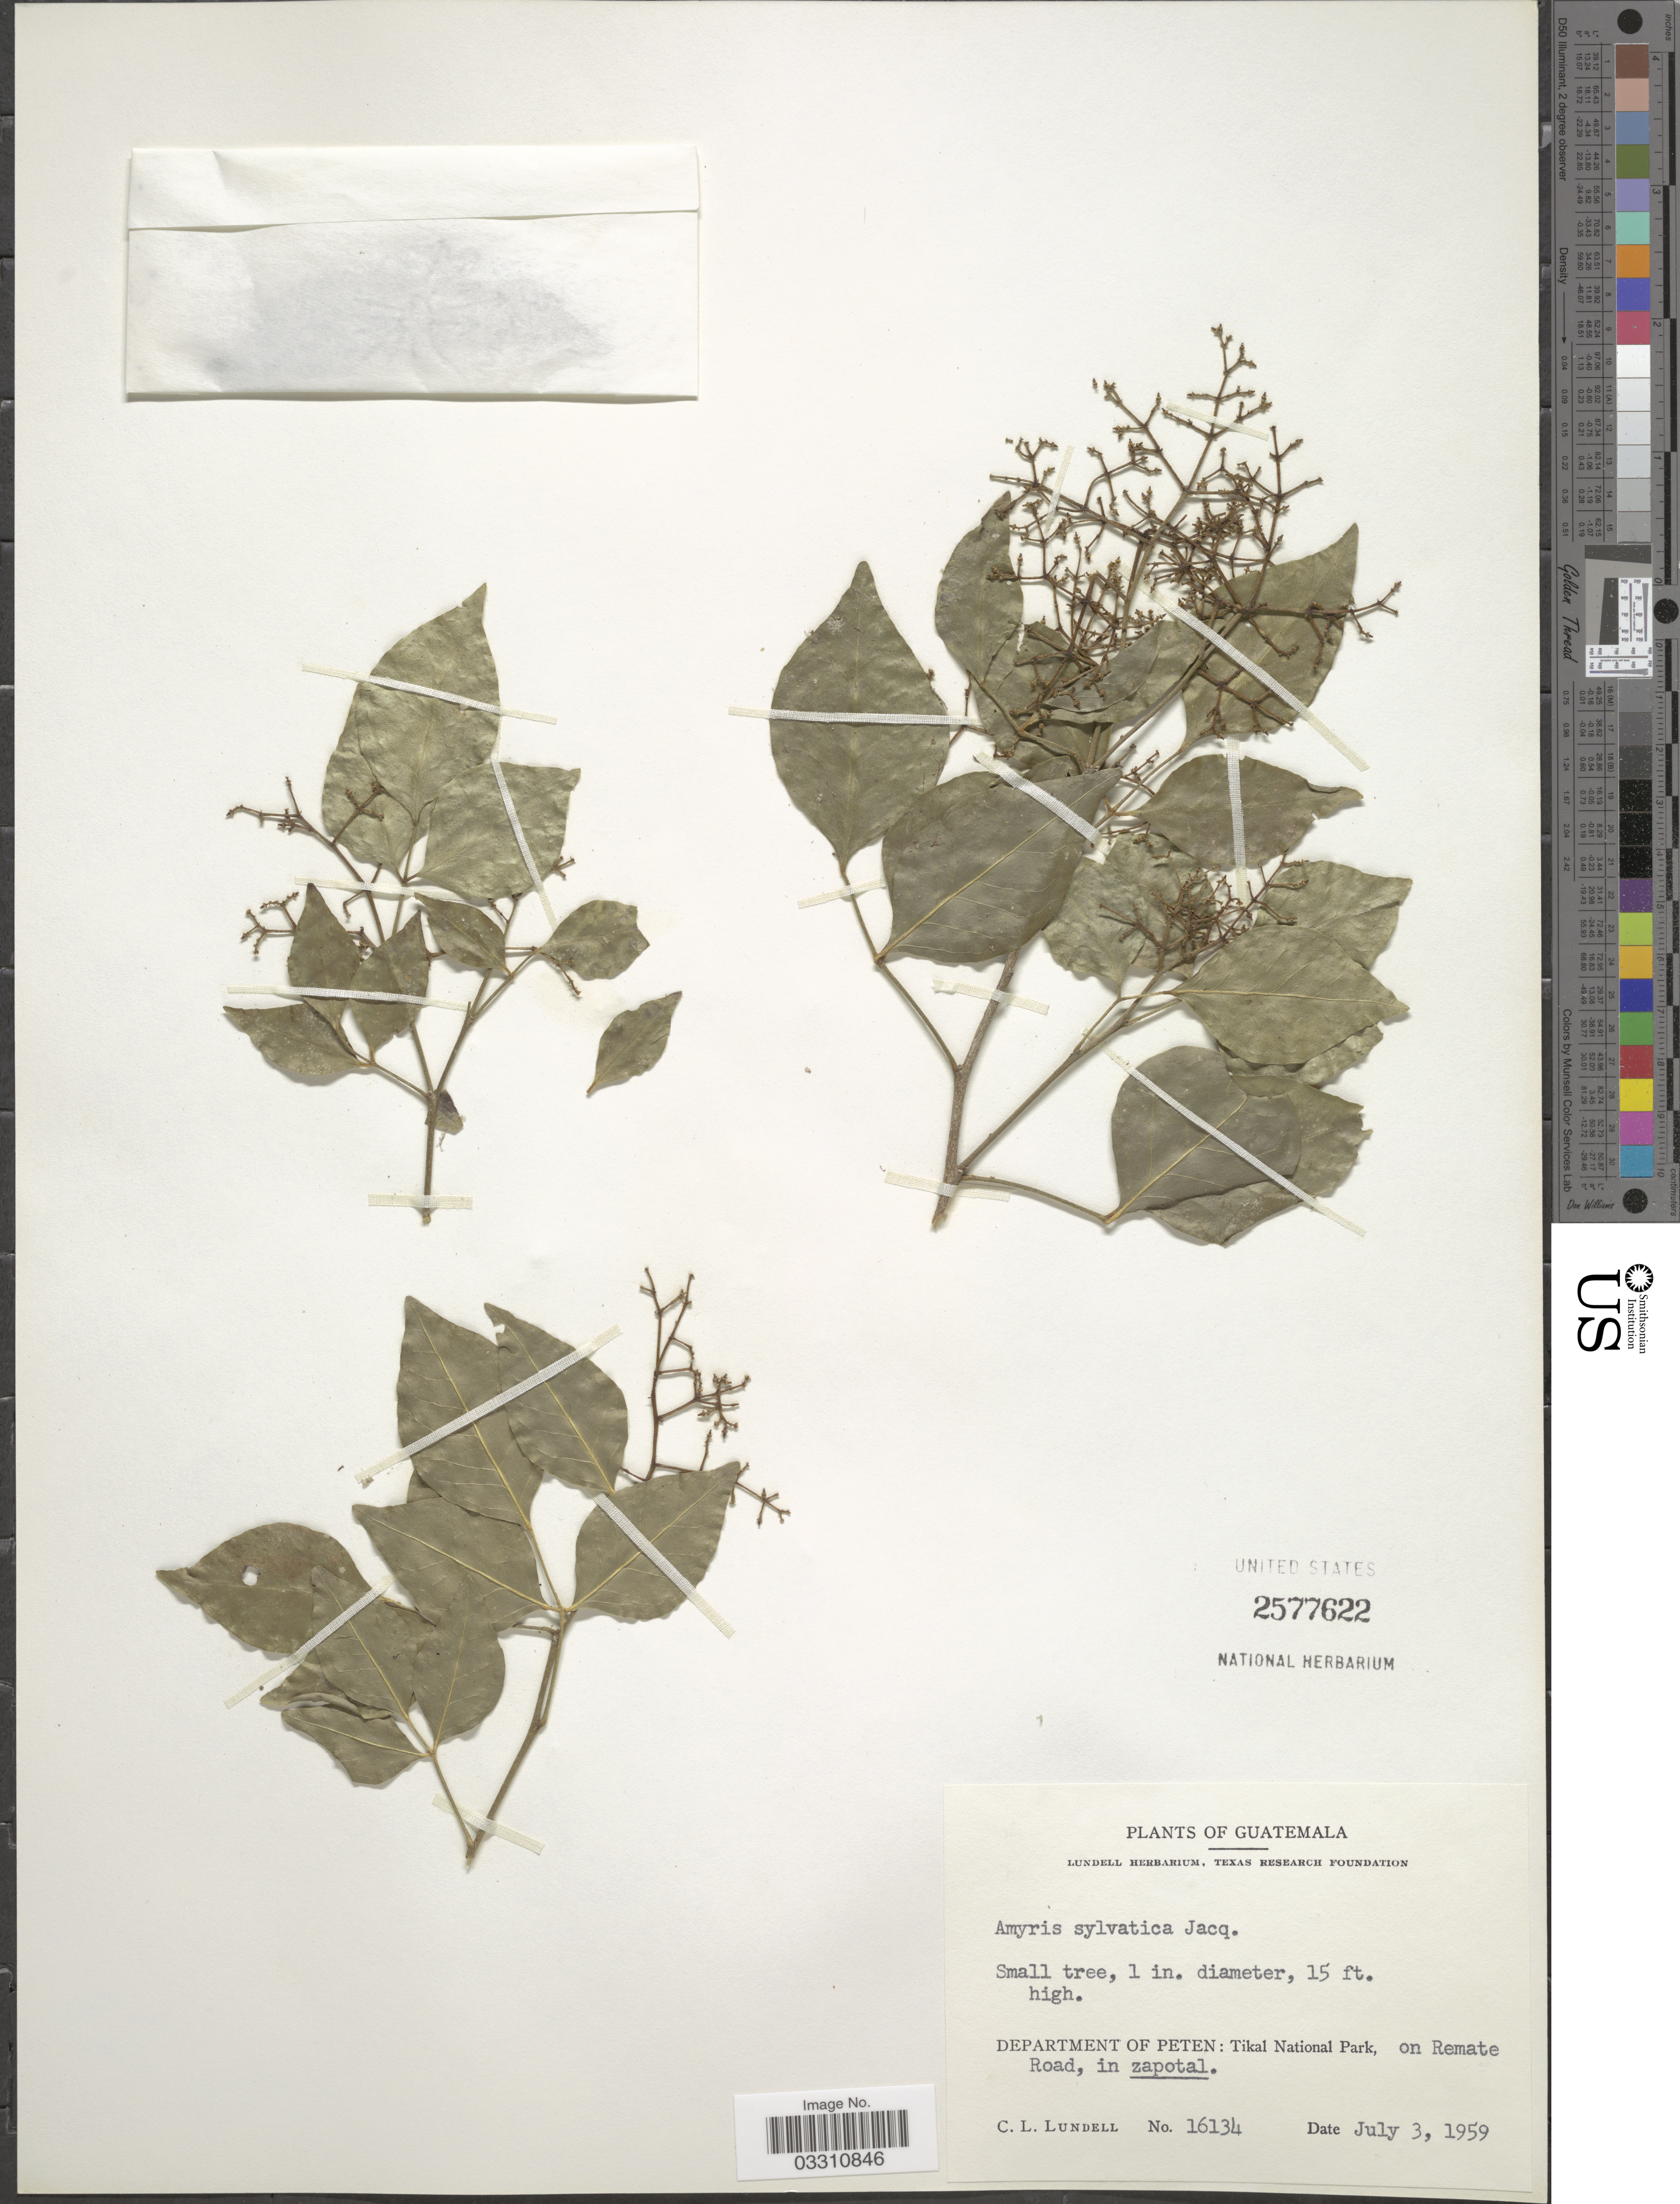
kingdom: Plantae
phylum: Tracheophyta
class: Magnoliopsida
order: Sapindales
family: Rutaceae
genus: Amyris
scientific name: Amyris elemifera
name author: L.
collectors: C. L. Lundell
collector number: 16134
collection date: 1959-07-03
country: Guatemala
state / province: El Petén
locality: Department of Peten: Tikal National Park, On Remate Road.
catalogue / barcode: US 2577622